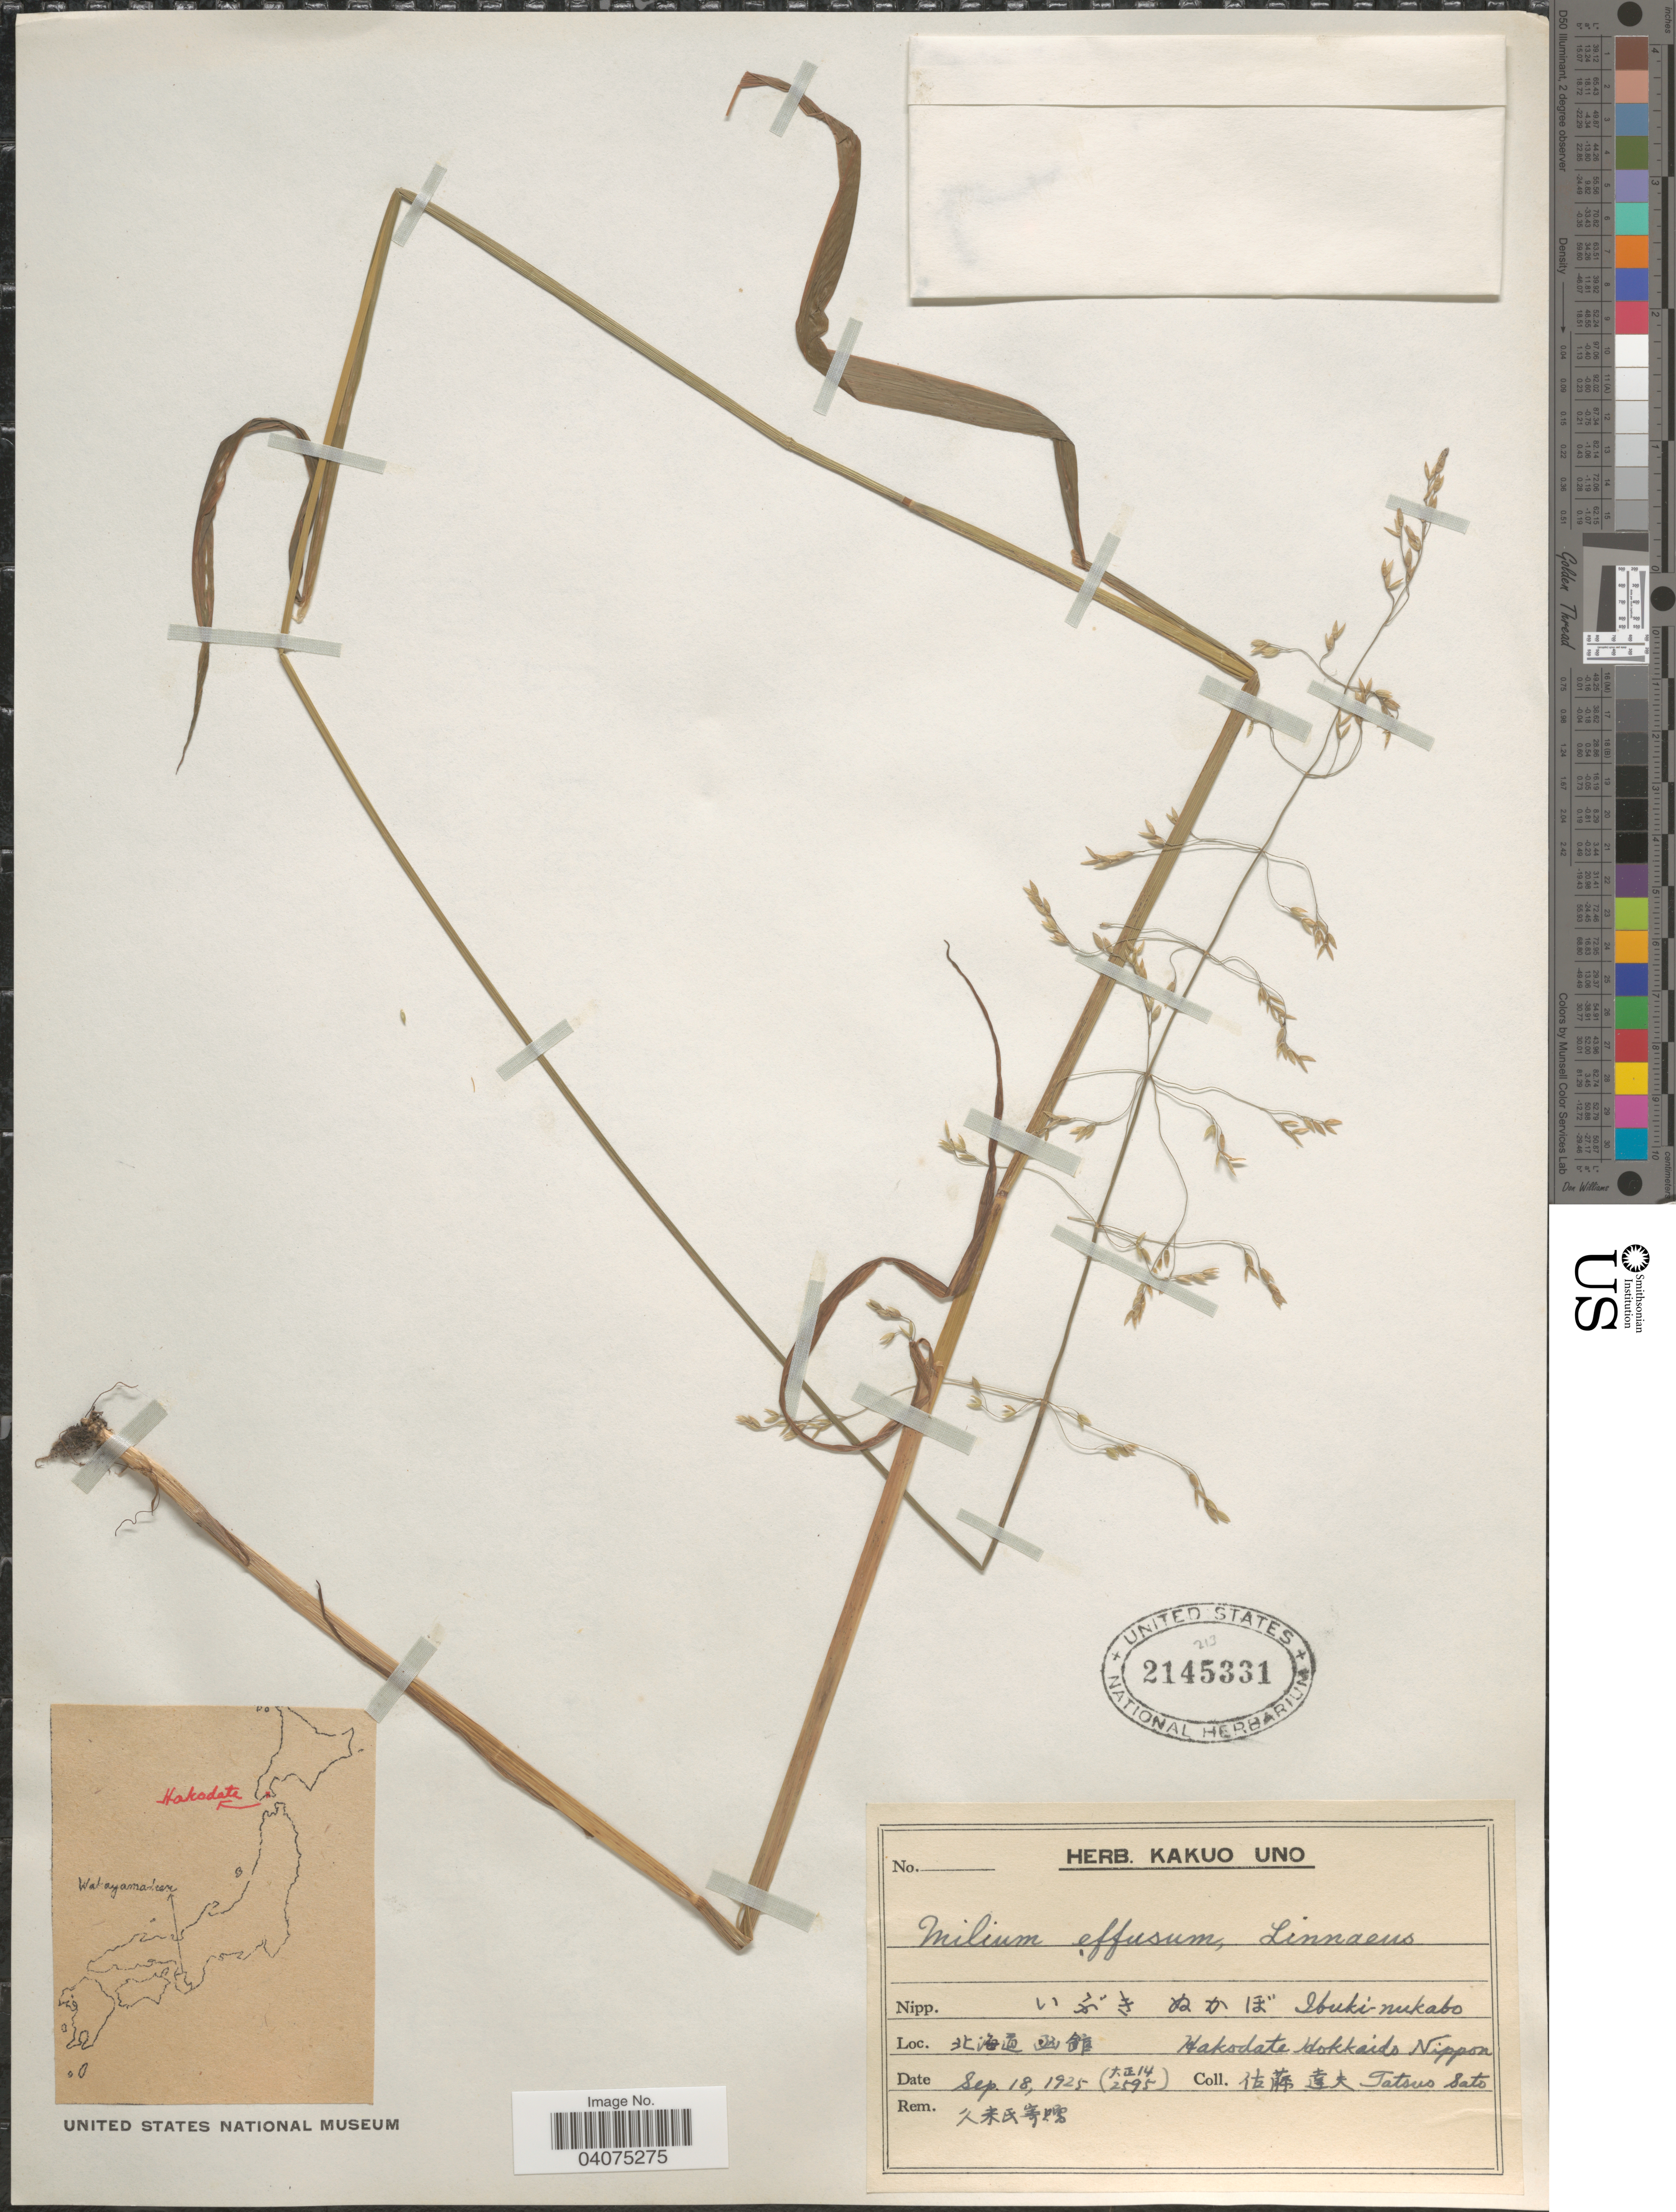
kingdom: Plantae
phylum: Tracheophyta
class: Liliopsida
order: Poales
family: Poaceae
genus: Milium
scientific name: Milium effusum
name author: L.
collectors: J. Sato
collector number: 2595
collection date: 1925-09-18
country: Japan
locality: X. Hakodate Hokkaido Nippon.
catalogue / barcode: US 2145331